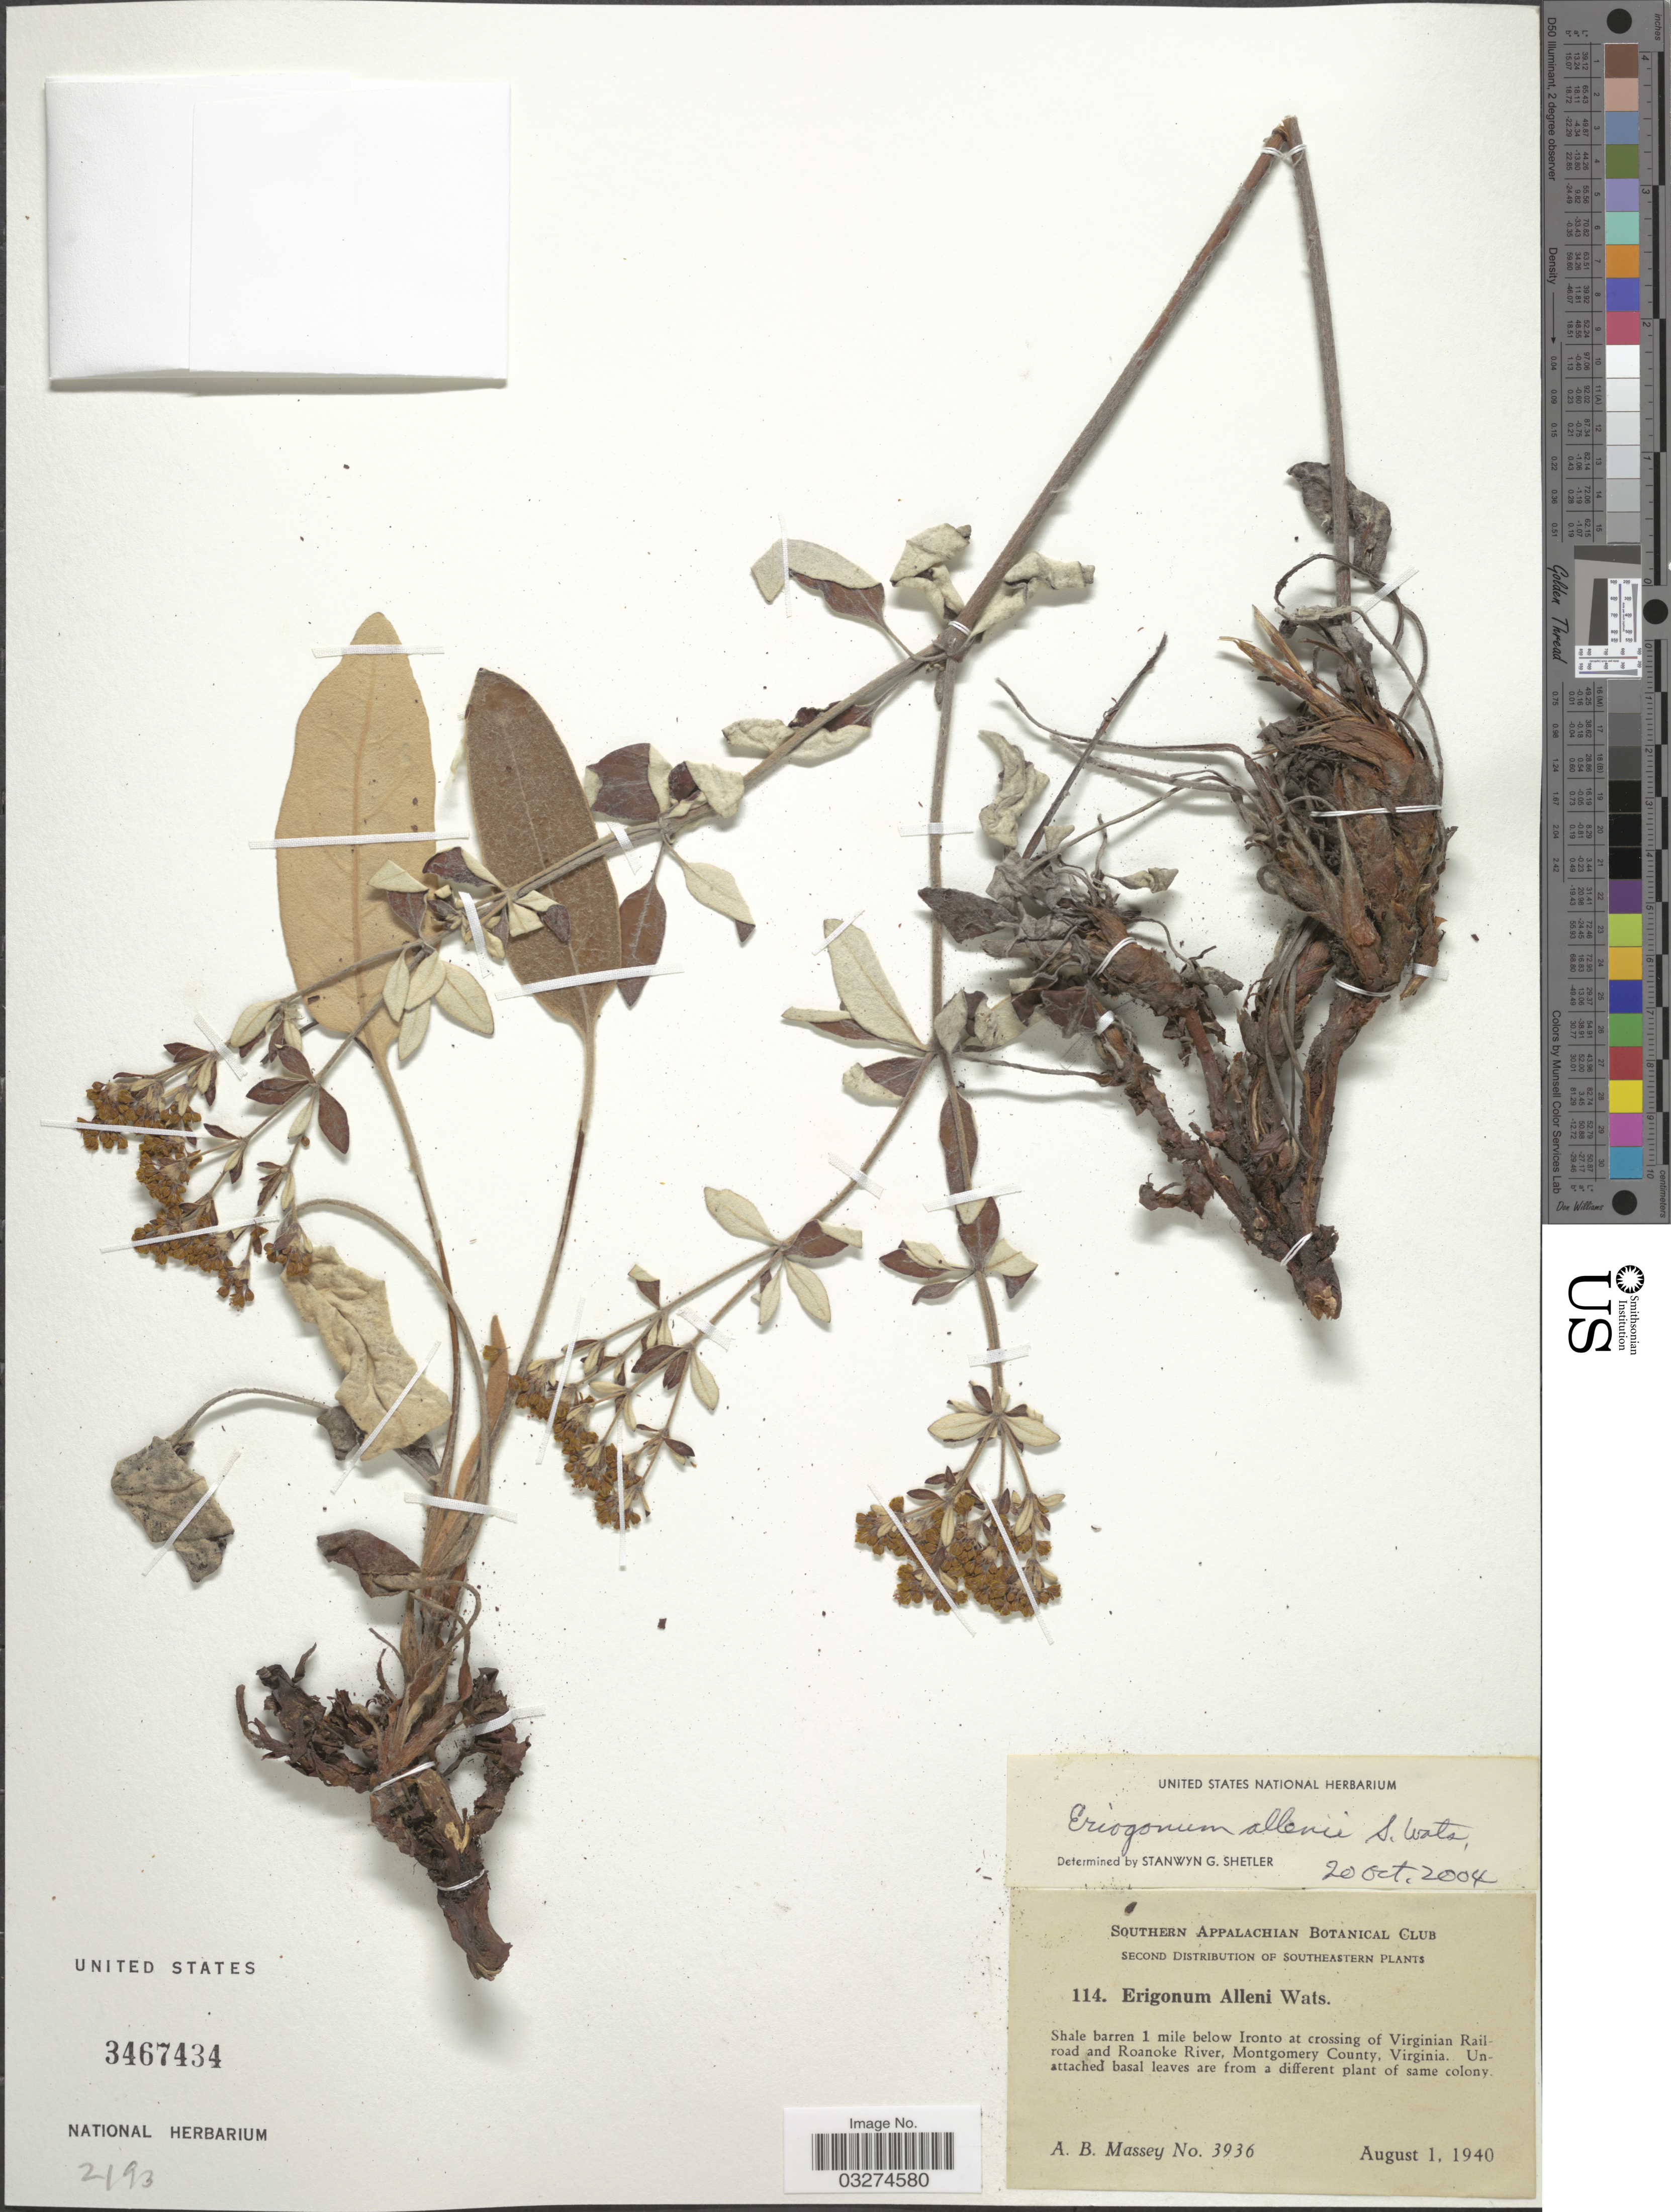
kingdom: Plantae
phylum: Tracheophyta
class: Magnoliopsida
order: Caryophyllales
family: Polygonaceae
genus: Eriogonum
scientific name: Eriogonum alleni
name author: S. Watson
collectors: A. Massey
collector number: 3936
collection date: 1940-08-01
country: United States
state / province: Virginia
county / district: Montgomery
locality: Southern Appalachian. [unsure placement] Southeastern. Shale barren 1 mile below Ironto at crossing of Virginian Rail-road and Roanoke River, Montgomery County.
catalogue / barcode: US 3467434